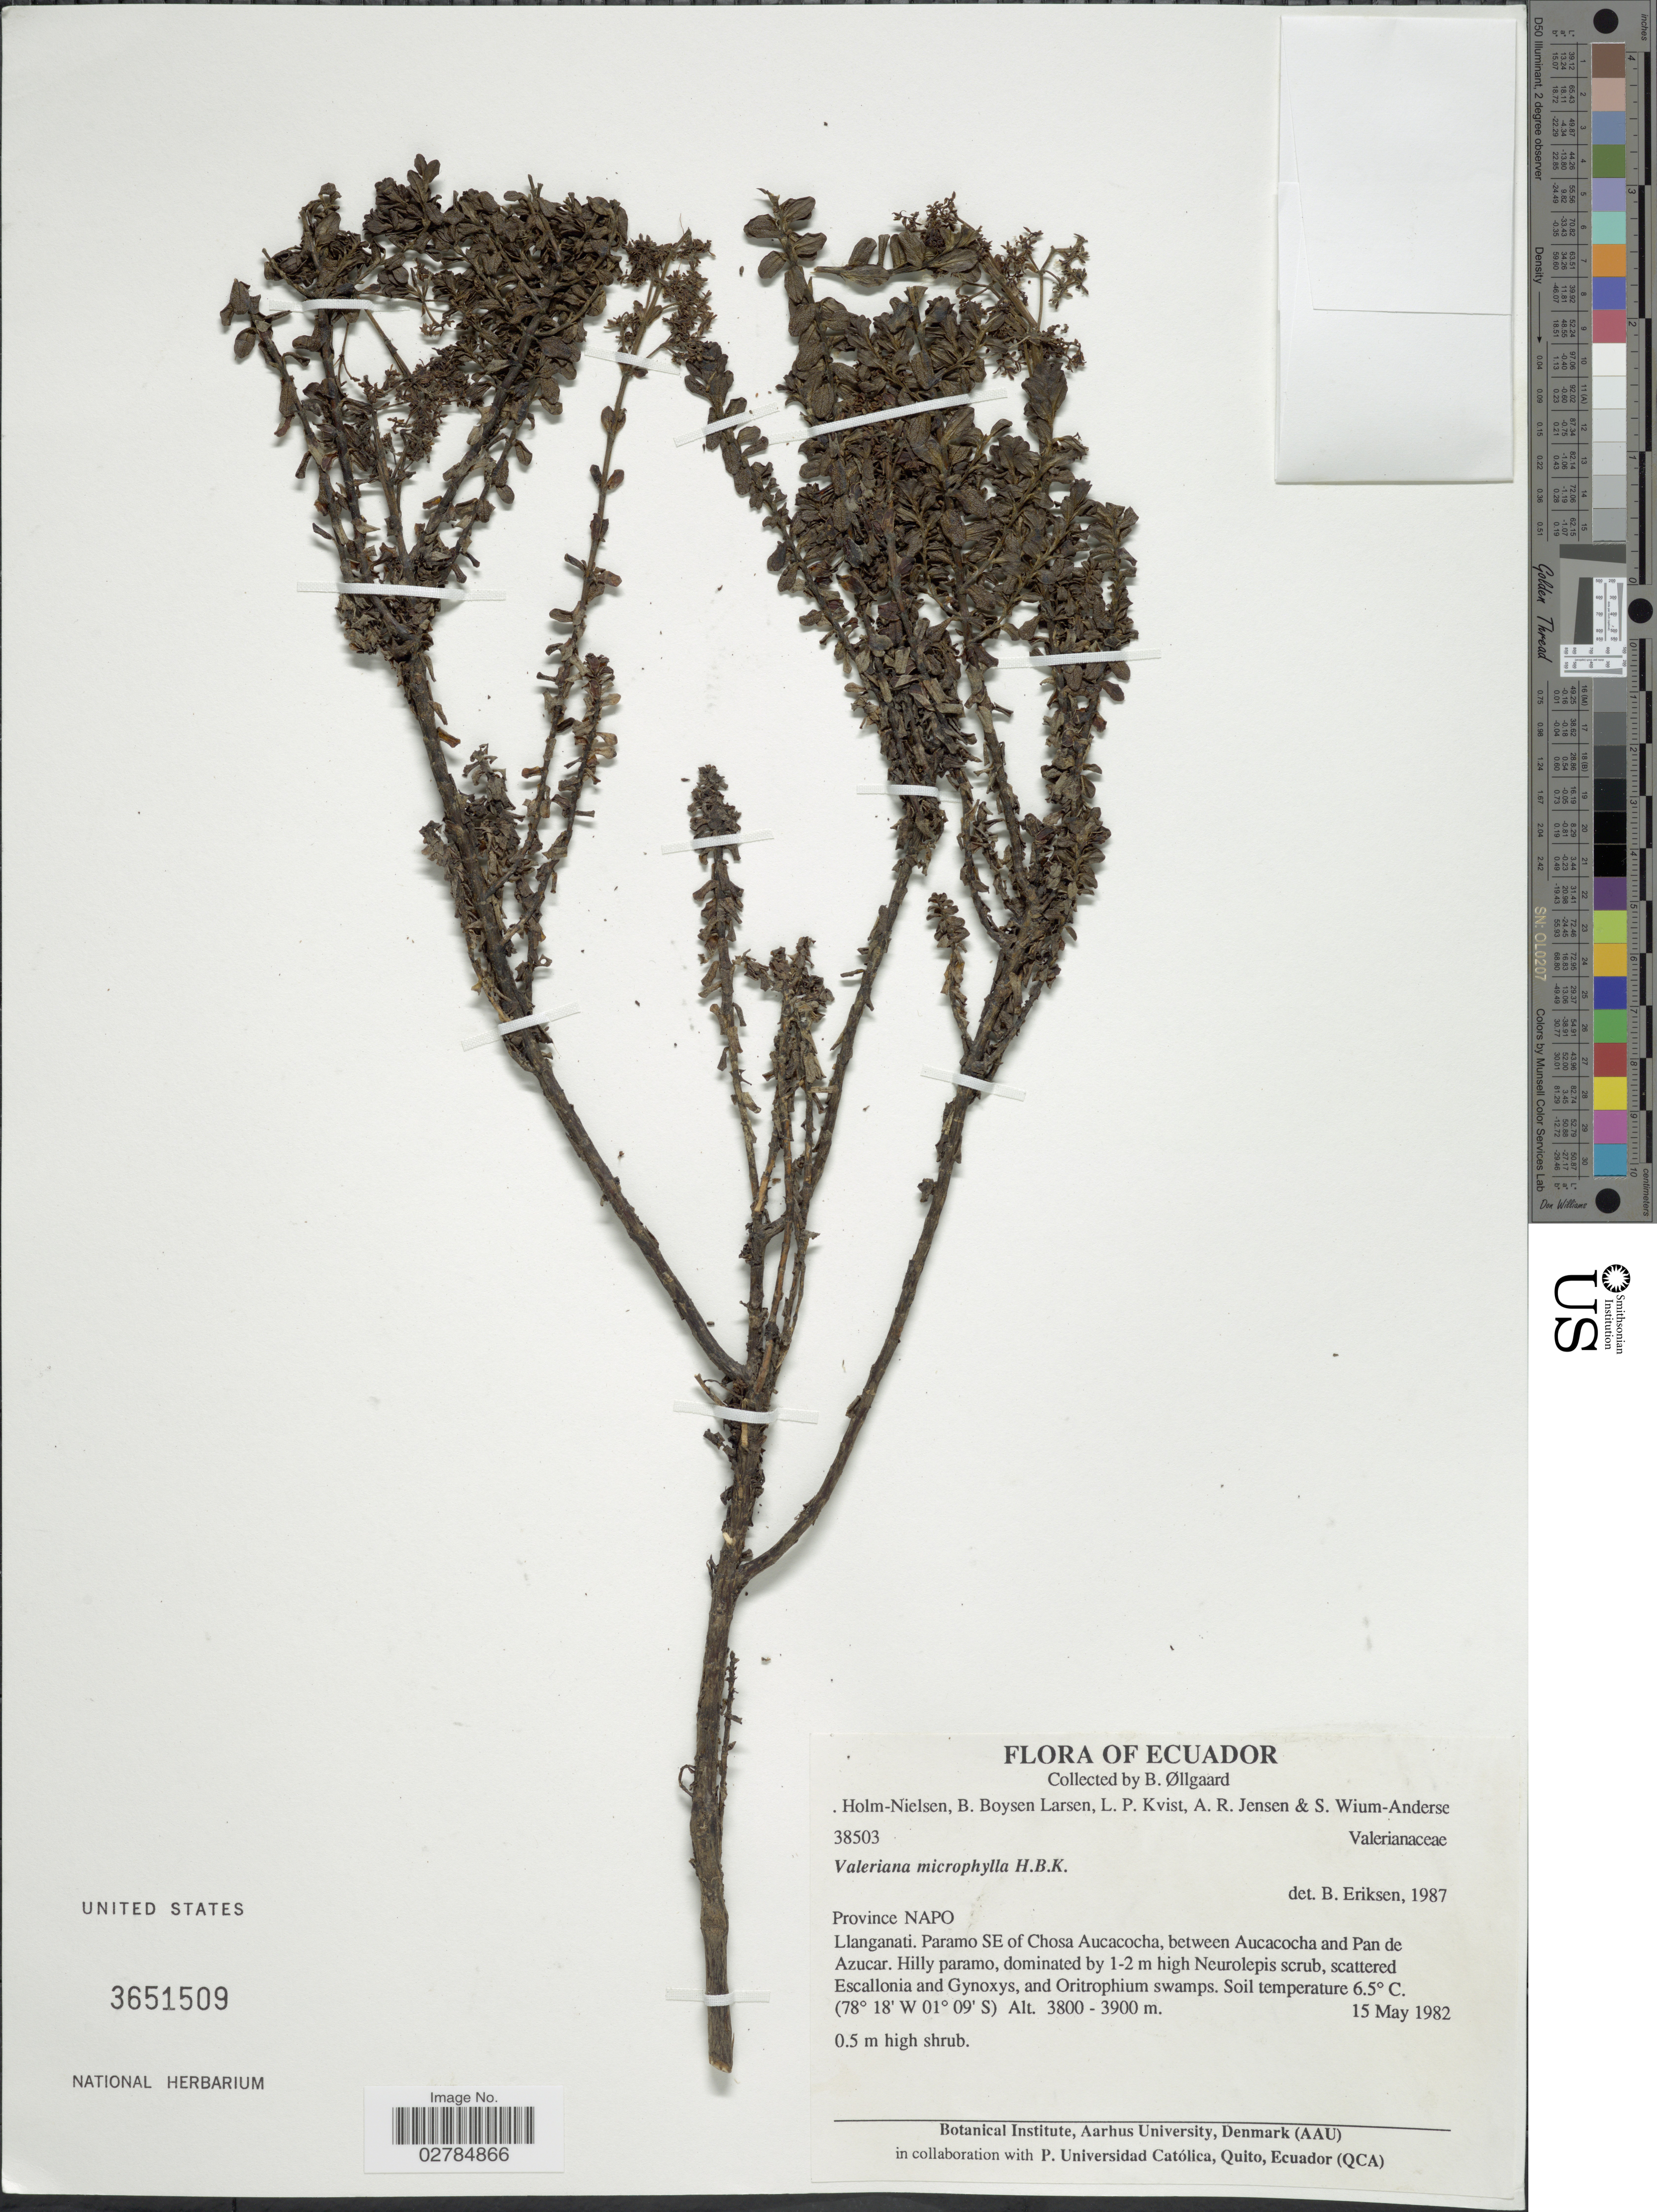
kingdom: Plantae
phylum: Tracheophyta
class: Magnoliopsida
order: Dipsacales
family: Caprifoliaceae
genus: Valeriana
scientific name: Valeriana microphylla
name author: Kunth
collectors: B. Øllgaard, Holm-Nielsen, B. Boysen Larsen, L. P. Kvist & et al.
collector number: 38503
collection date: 1982-05-15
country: Ecuador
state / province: Napo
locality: Llanganati. Paramo SE of Chosa Aucacocha, between Aucacocha and Pan de Azucar.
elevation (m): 3800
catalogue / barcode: US 3651509